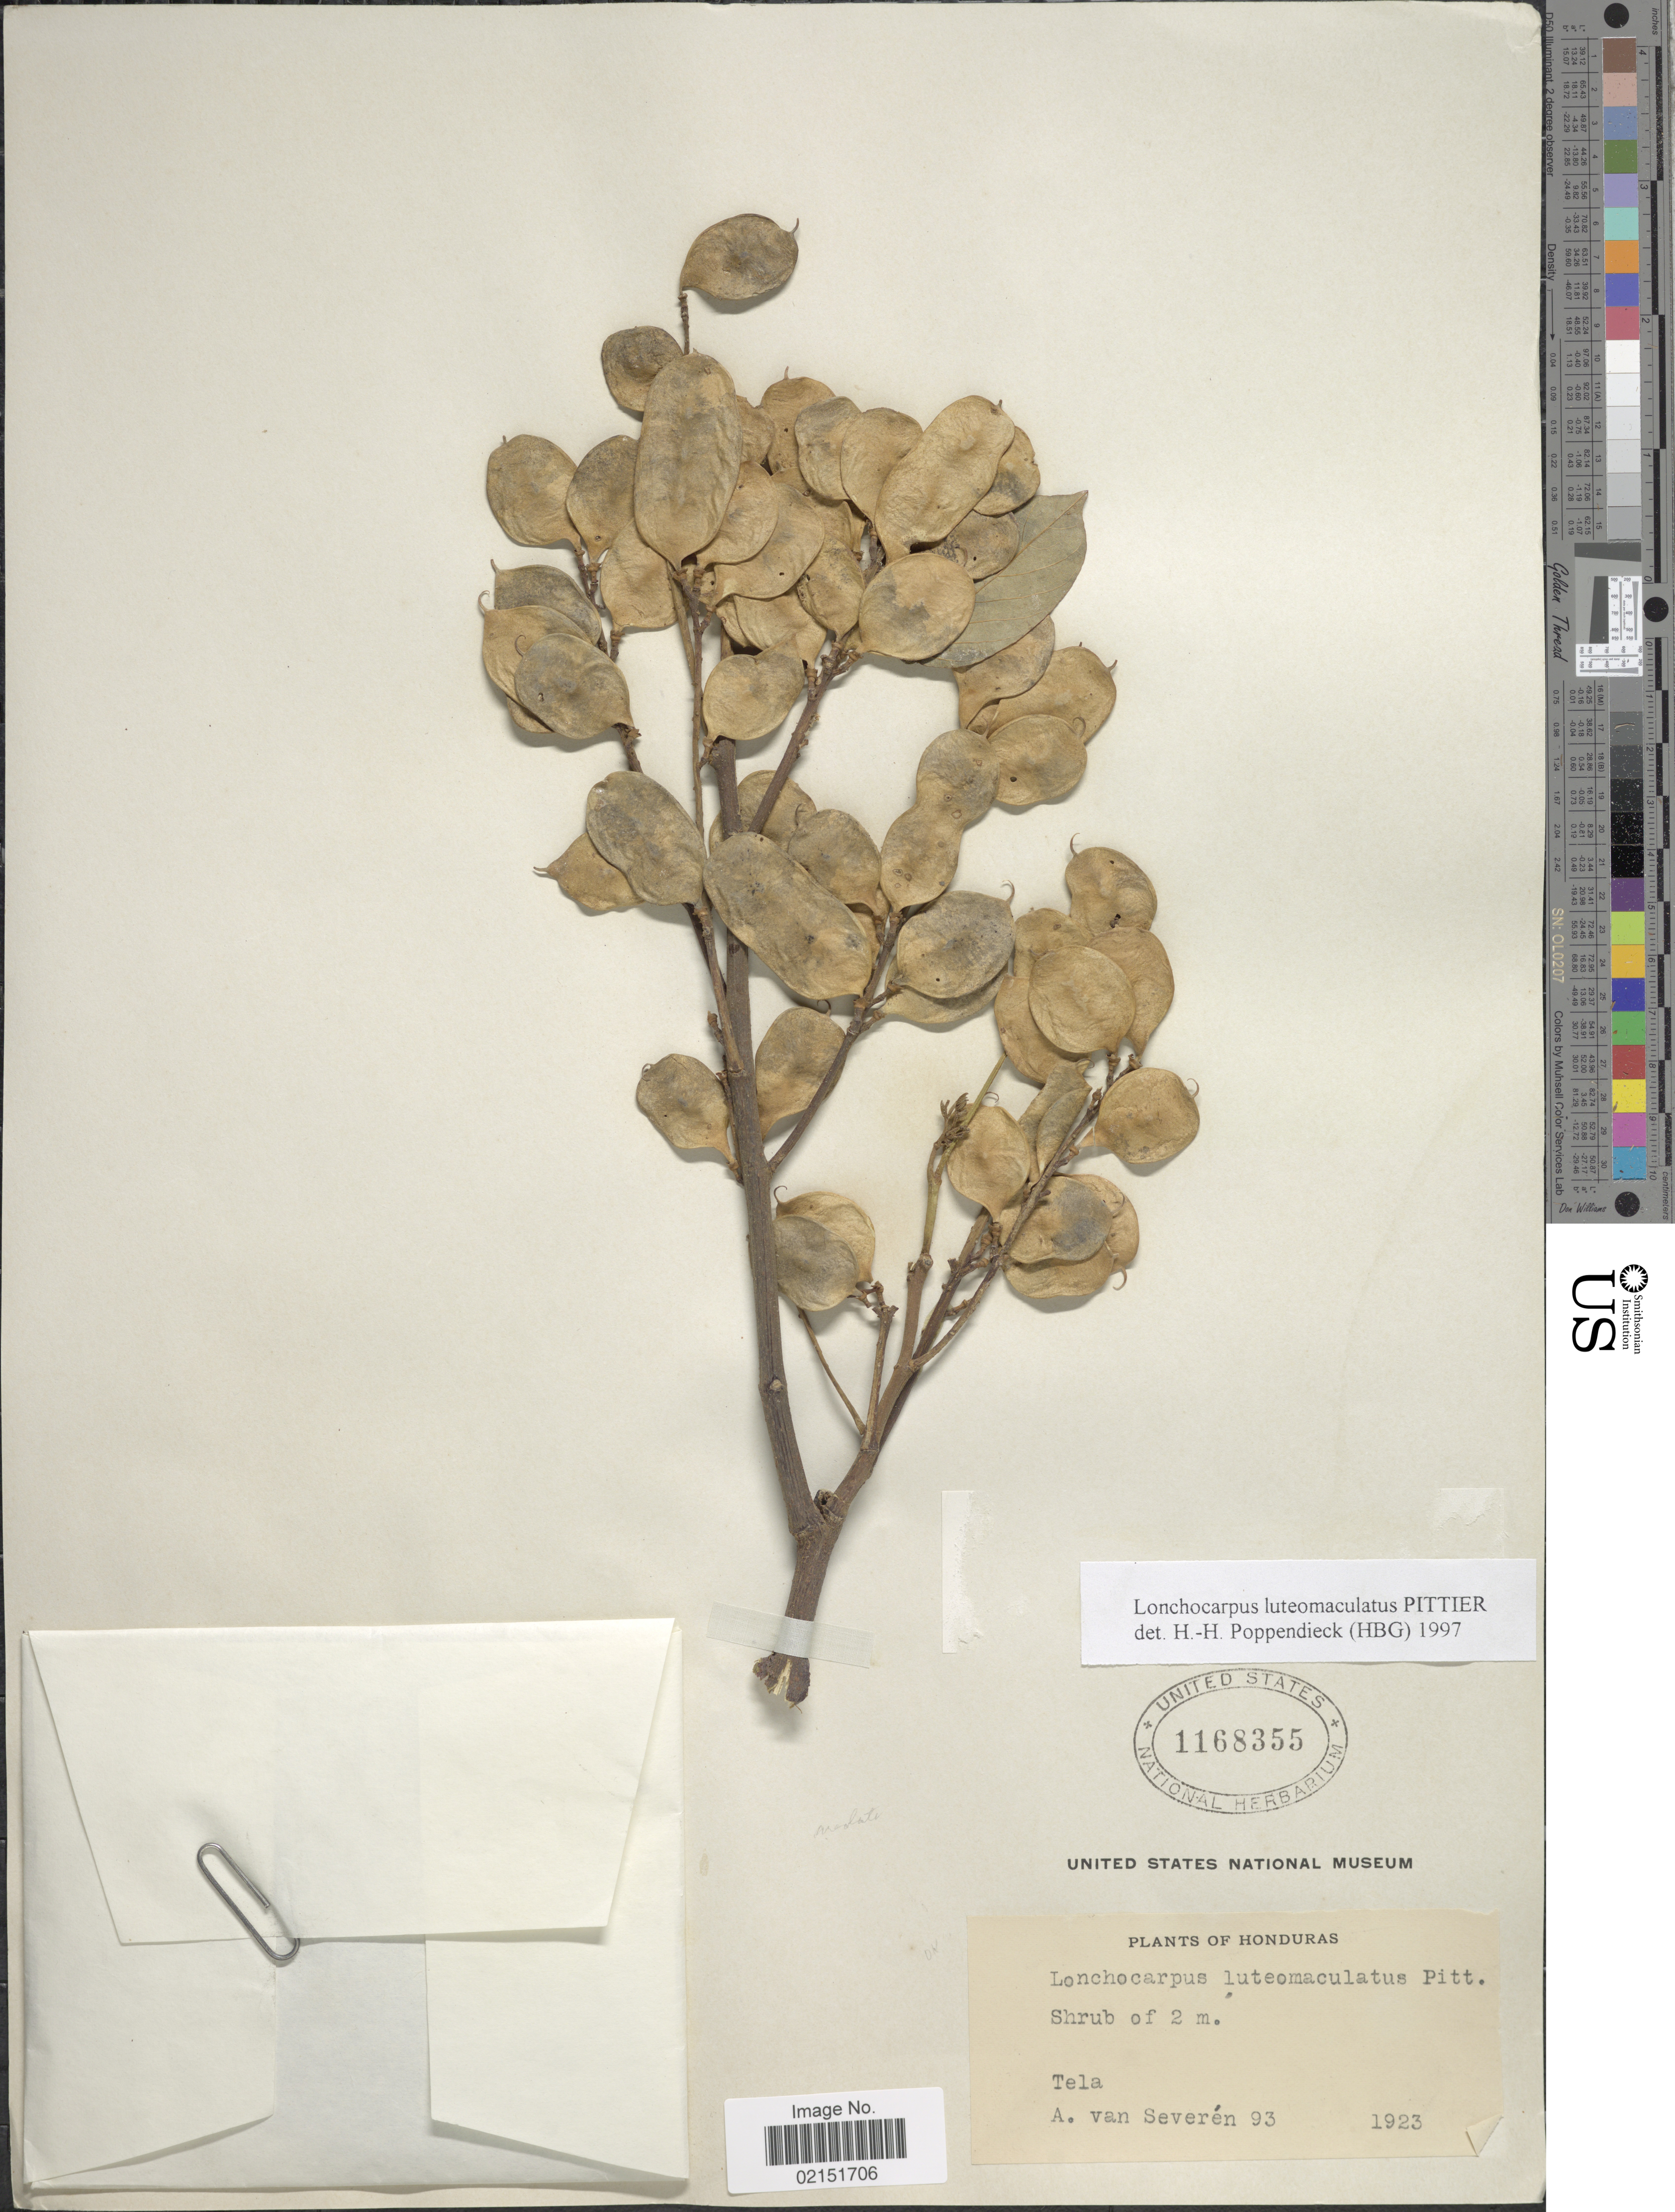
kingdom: Plantae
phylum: Tracheophyta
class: Magnoliopsida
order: Fabales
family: Fabaceae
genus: Lonchocarpus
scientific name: Lonchocarpus luteomaculatus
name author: Pittier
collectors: A. Van Severen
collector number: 93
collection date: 1923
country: Honduras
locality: Tela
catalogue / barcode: US 1168355